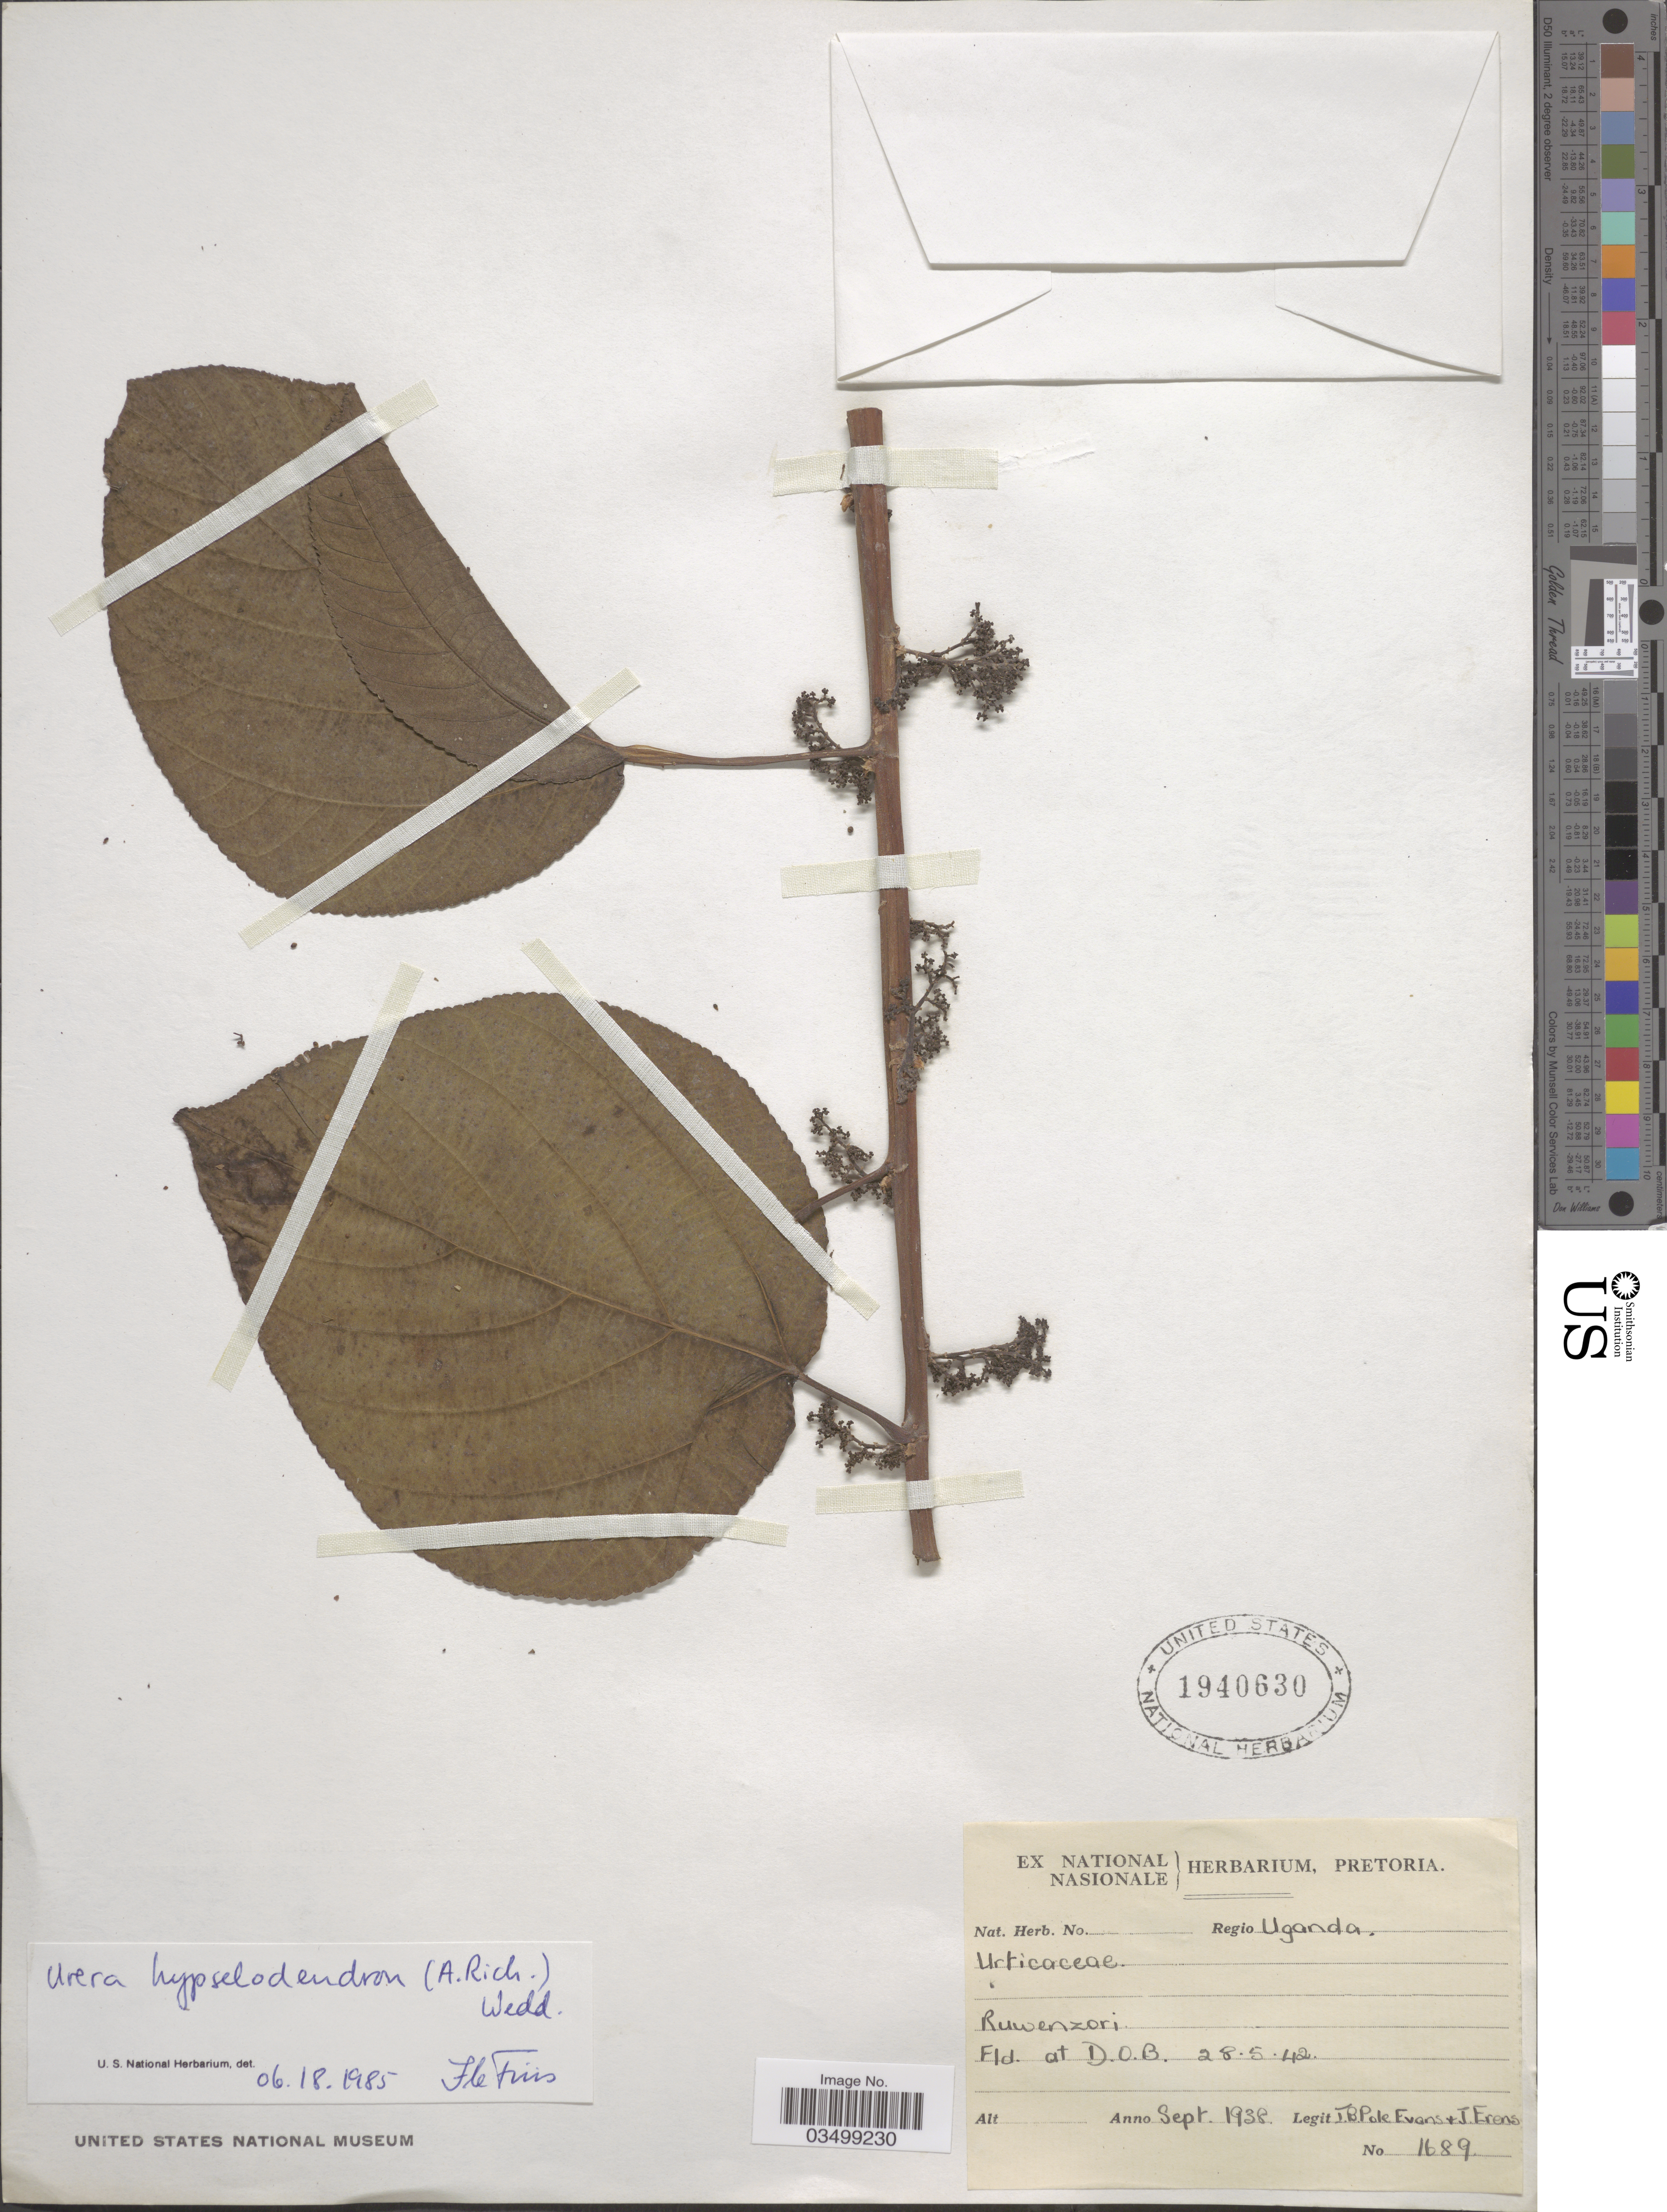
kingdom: Plantae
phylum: Tracheophyta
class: Magnoliopsida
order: Rosales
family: Urticaceae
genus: Scepocarpus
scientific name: Scepocarpus hypselodendron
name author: (Hochst. ex A. Rich.) T. Wells & A. K. Monro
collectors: I. B. Pole-Evans & J. Erens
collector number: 1689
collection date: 1938-09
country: Uganda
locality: Regio Uganda. Ruwenzori.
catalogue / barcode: US 1940630